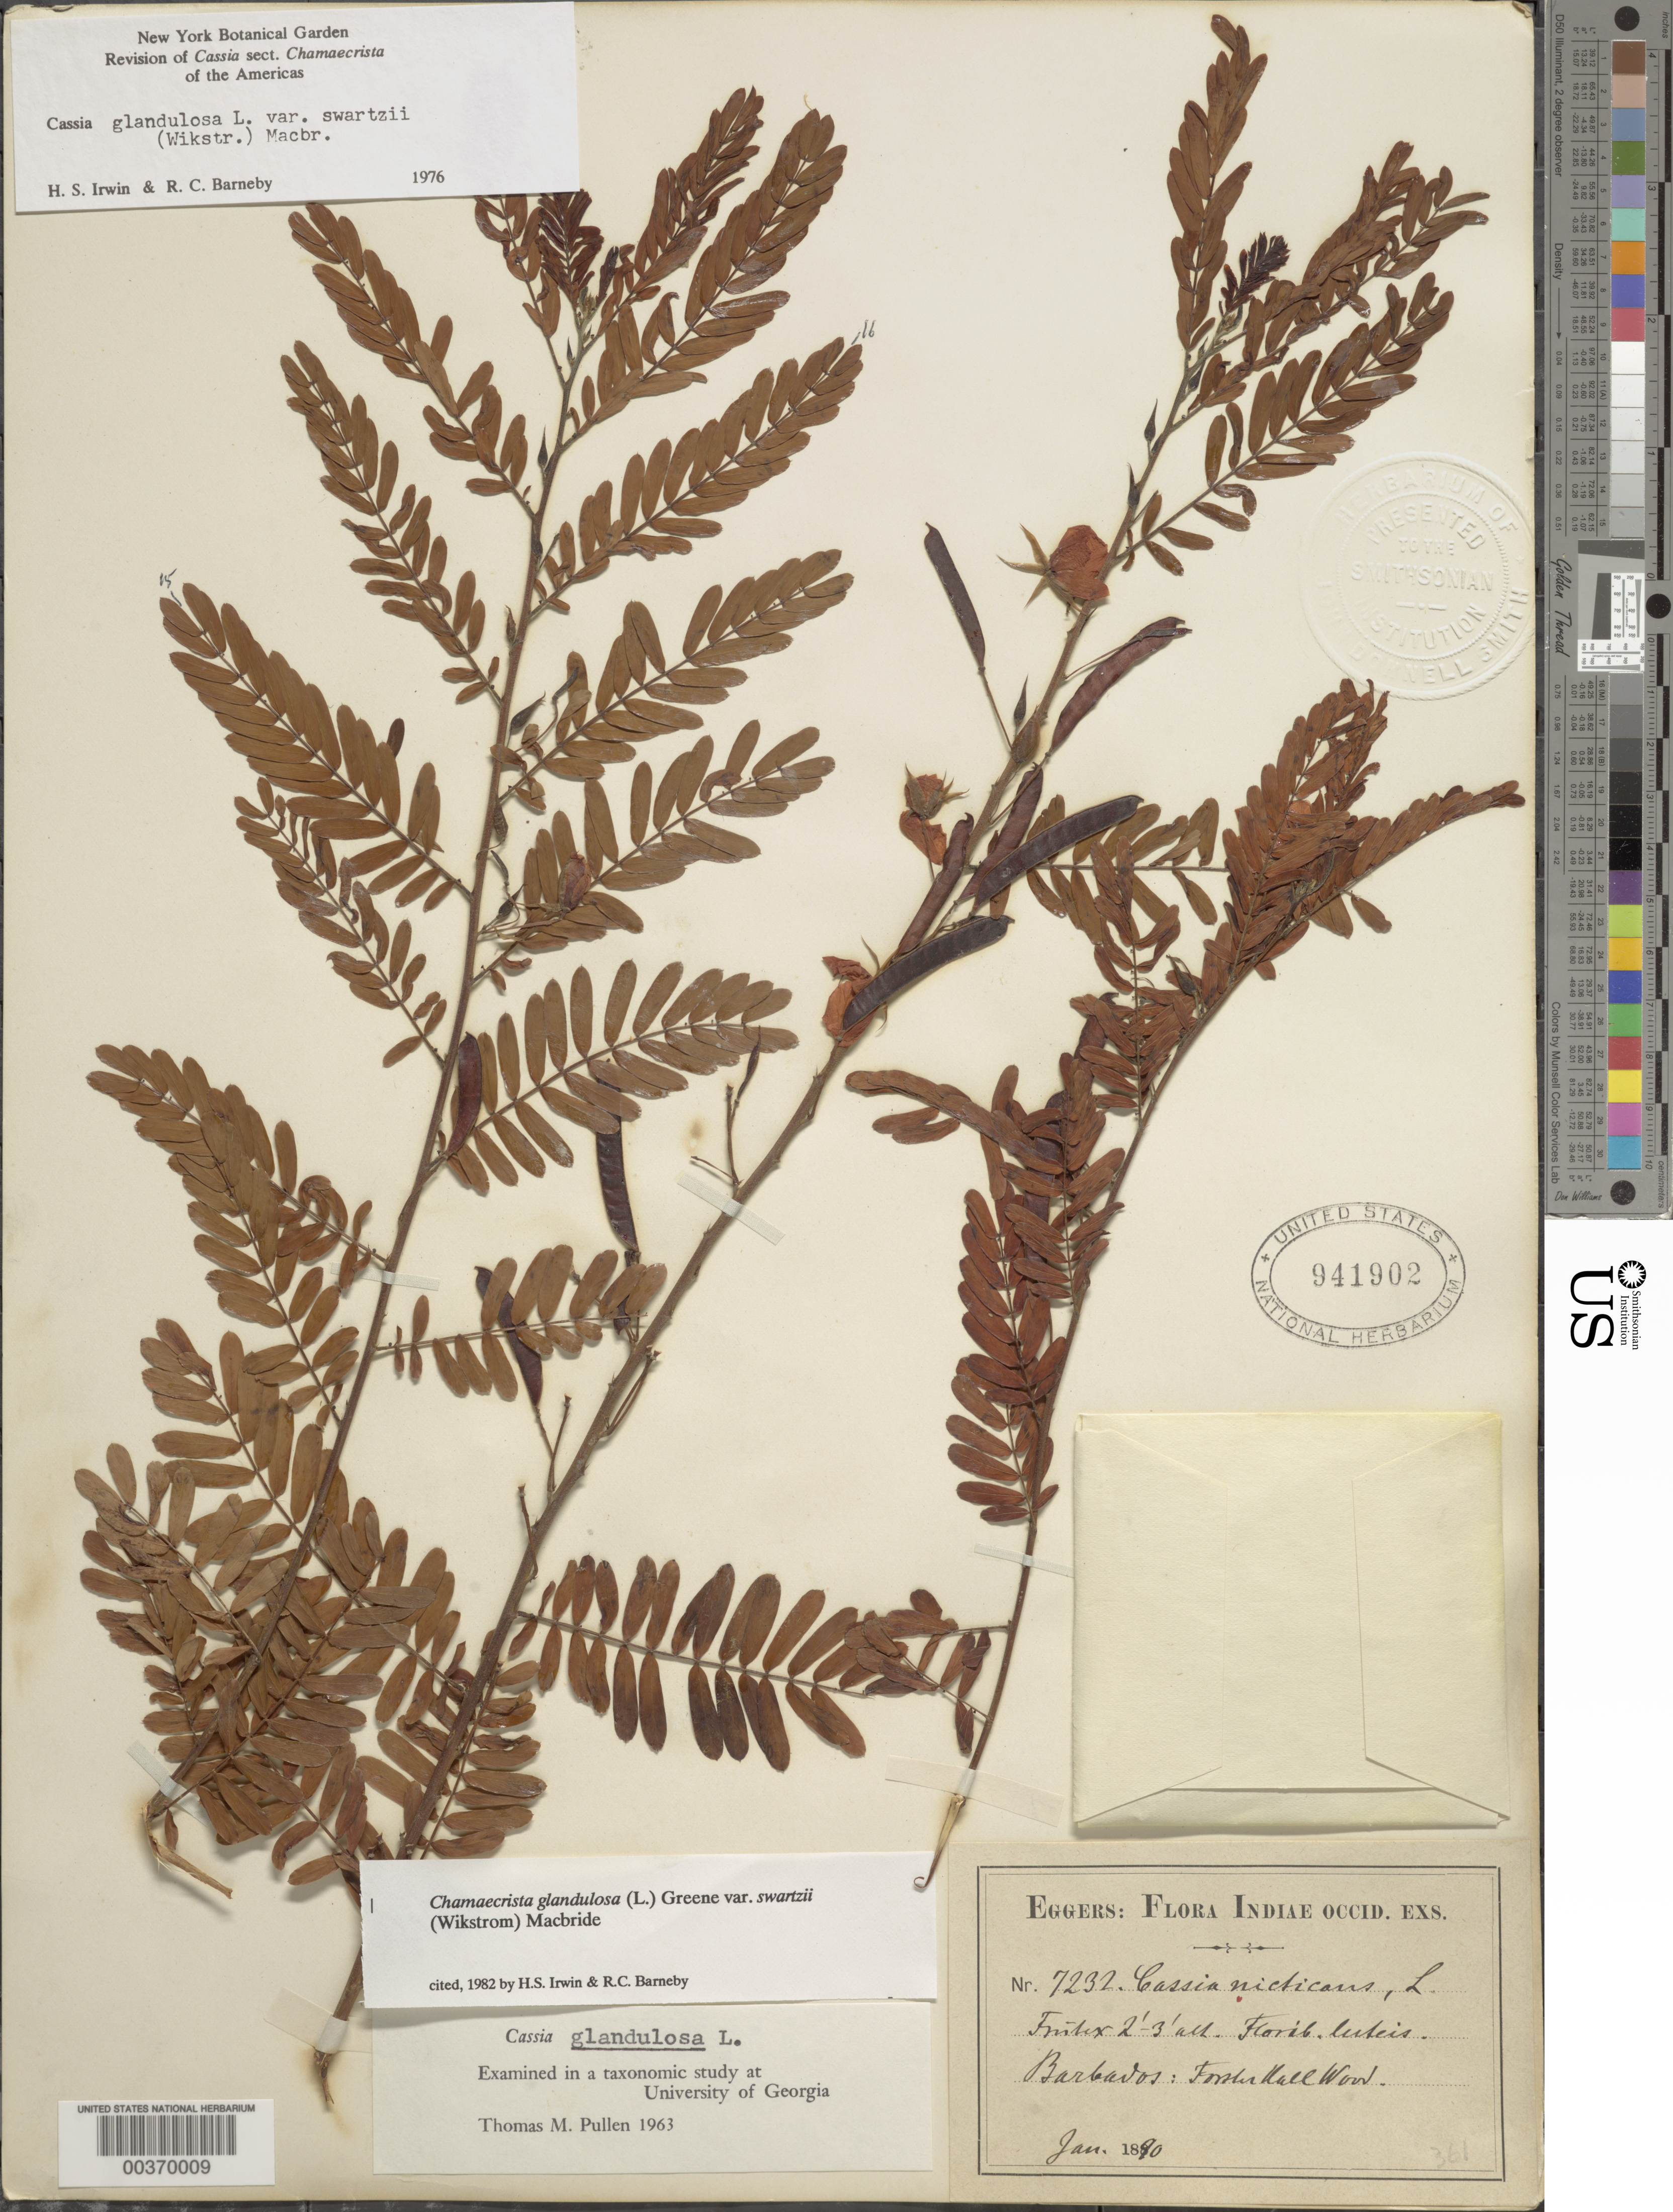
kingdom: Plantae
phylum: Tracheophyta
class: Magnoliopsida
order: Fabales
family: Fabaceae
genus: Chamaecrista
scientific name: Chamaecrista glandulosa var. swartzii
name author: (Wikstr.) H.S. Irwin & Barneby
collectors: H. F. A. von Eggers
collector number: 7232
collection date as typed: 01 1890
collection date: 1890-01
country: Barbados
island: Windward Is.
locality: Foster Hall wood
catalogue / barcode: US 941902